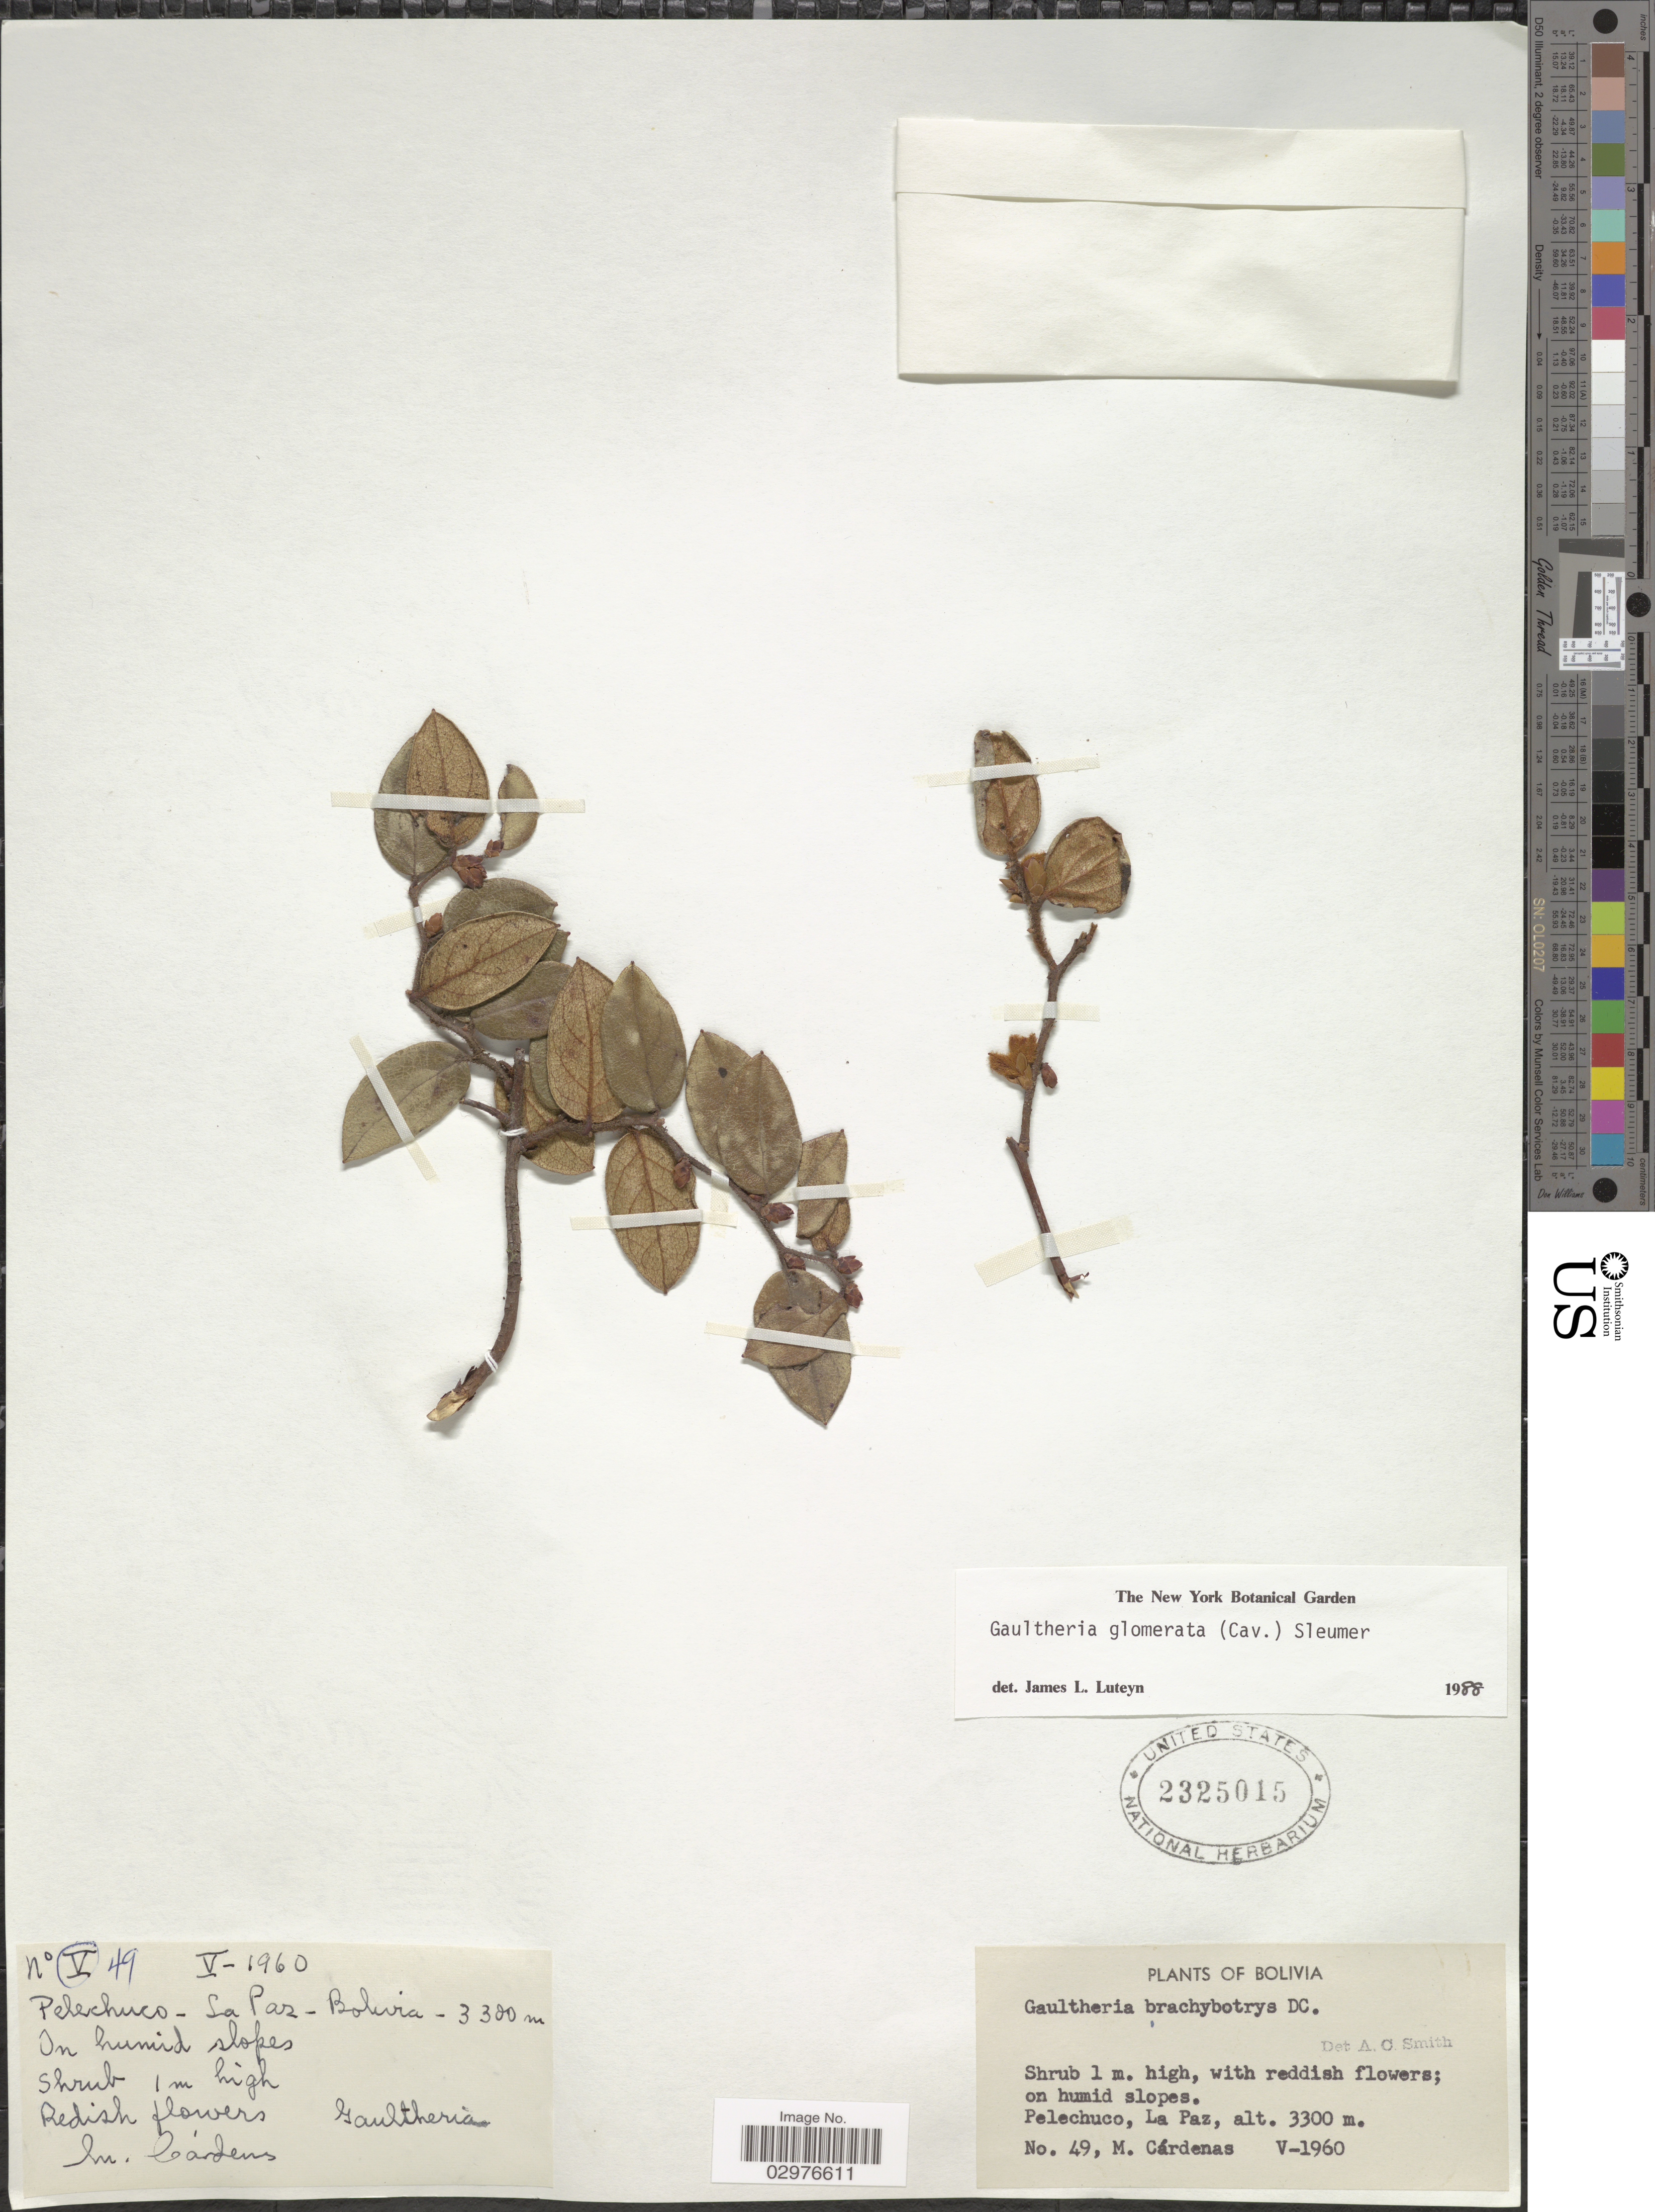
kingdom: Plantae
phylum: Tracheophyta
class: Magnoliopsida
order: Ericales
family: Ericaceae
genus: Gaultheria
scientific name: Gaultheria glomerata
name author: (Cav.) Sleumer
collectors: M. Cárdenas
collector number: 49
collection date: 1930-05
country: Bolivia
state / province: La Paz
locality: Pelechuco.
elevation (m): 3300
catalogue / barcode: US 2325015